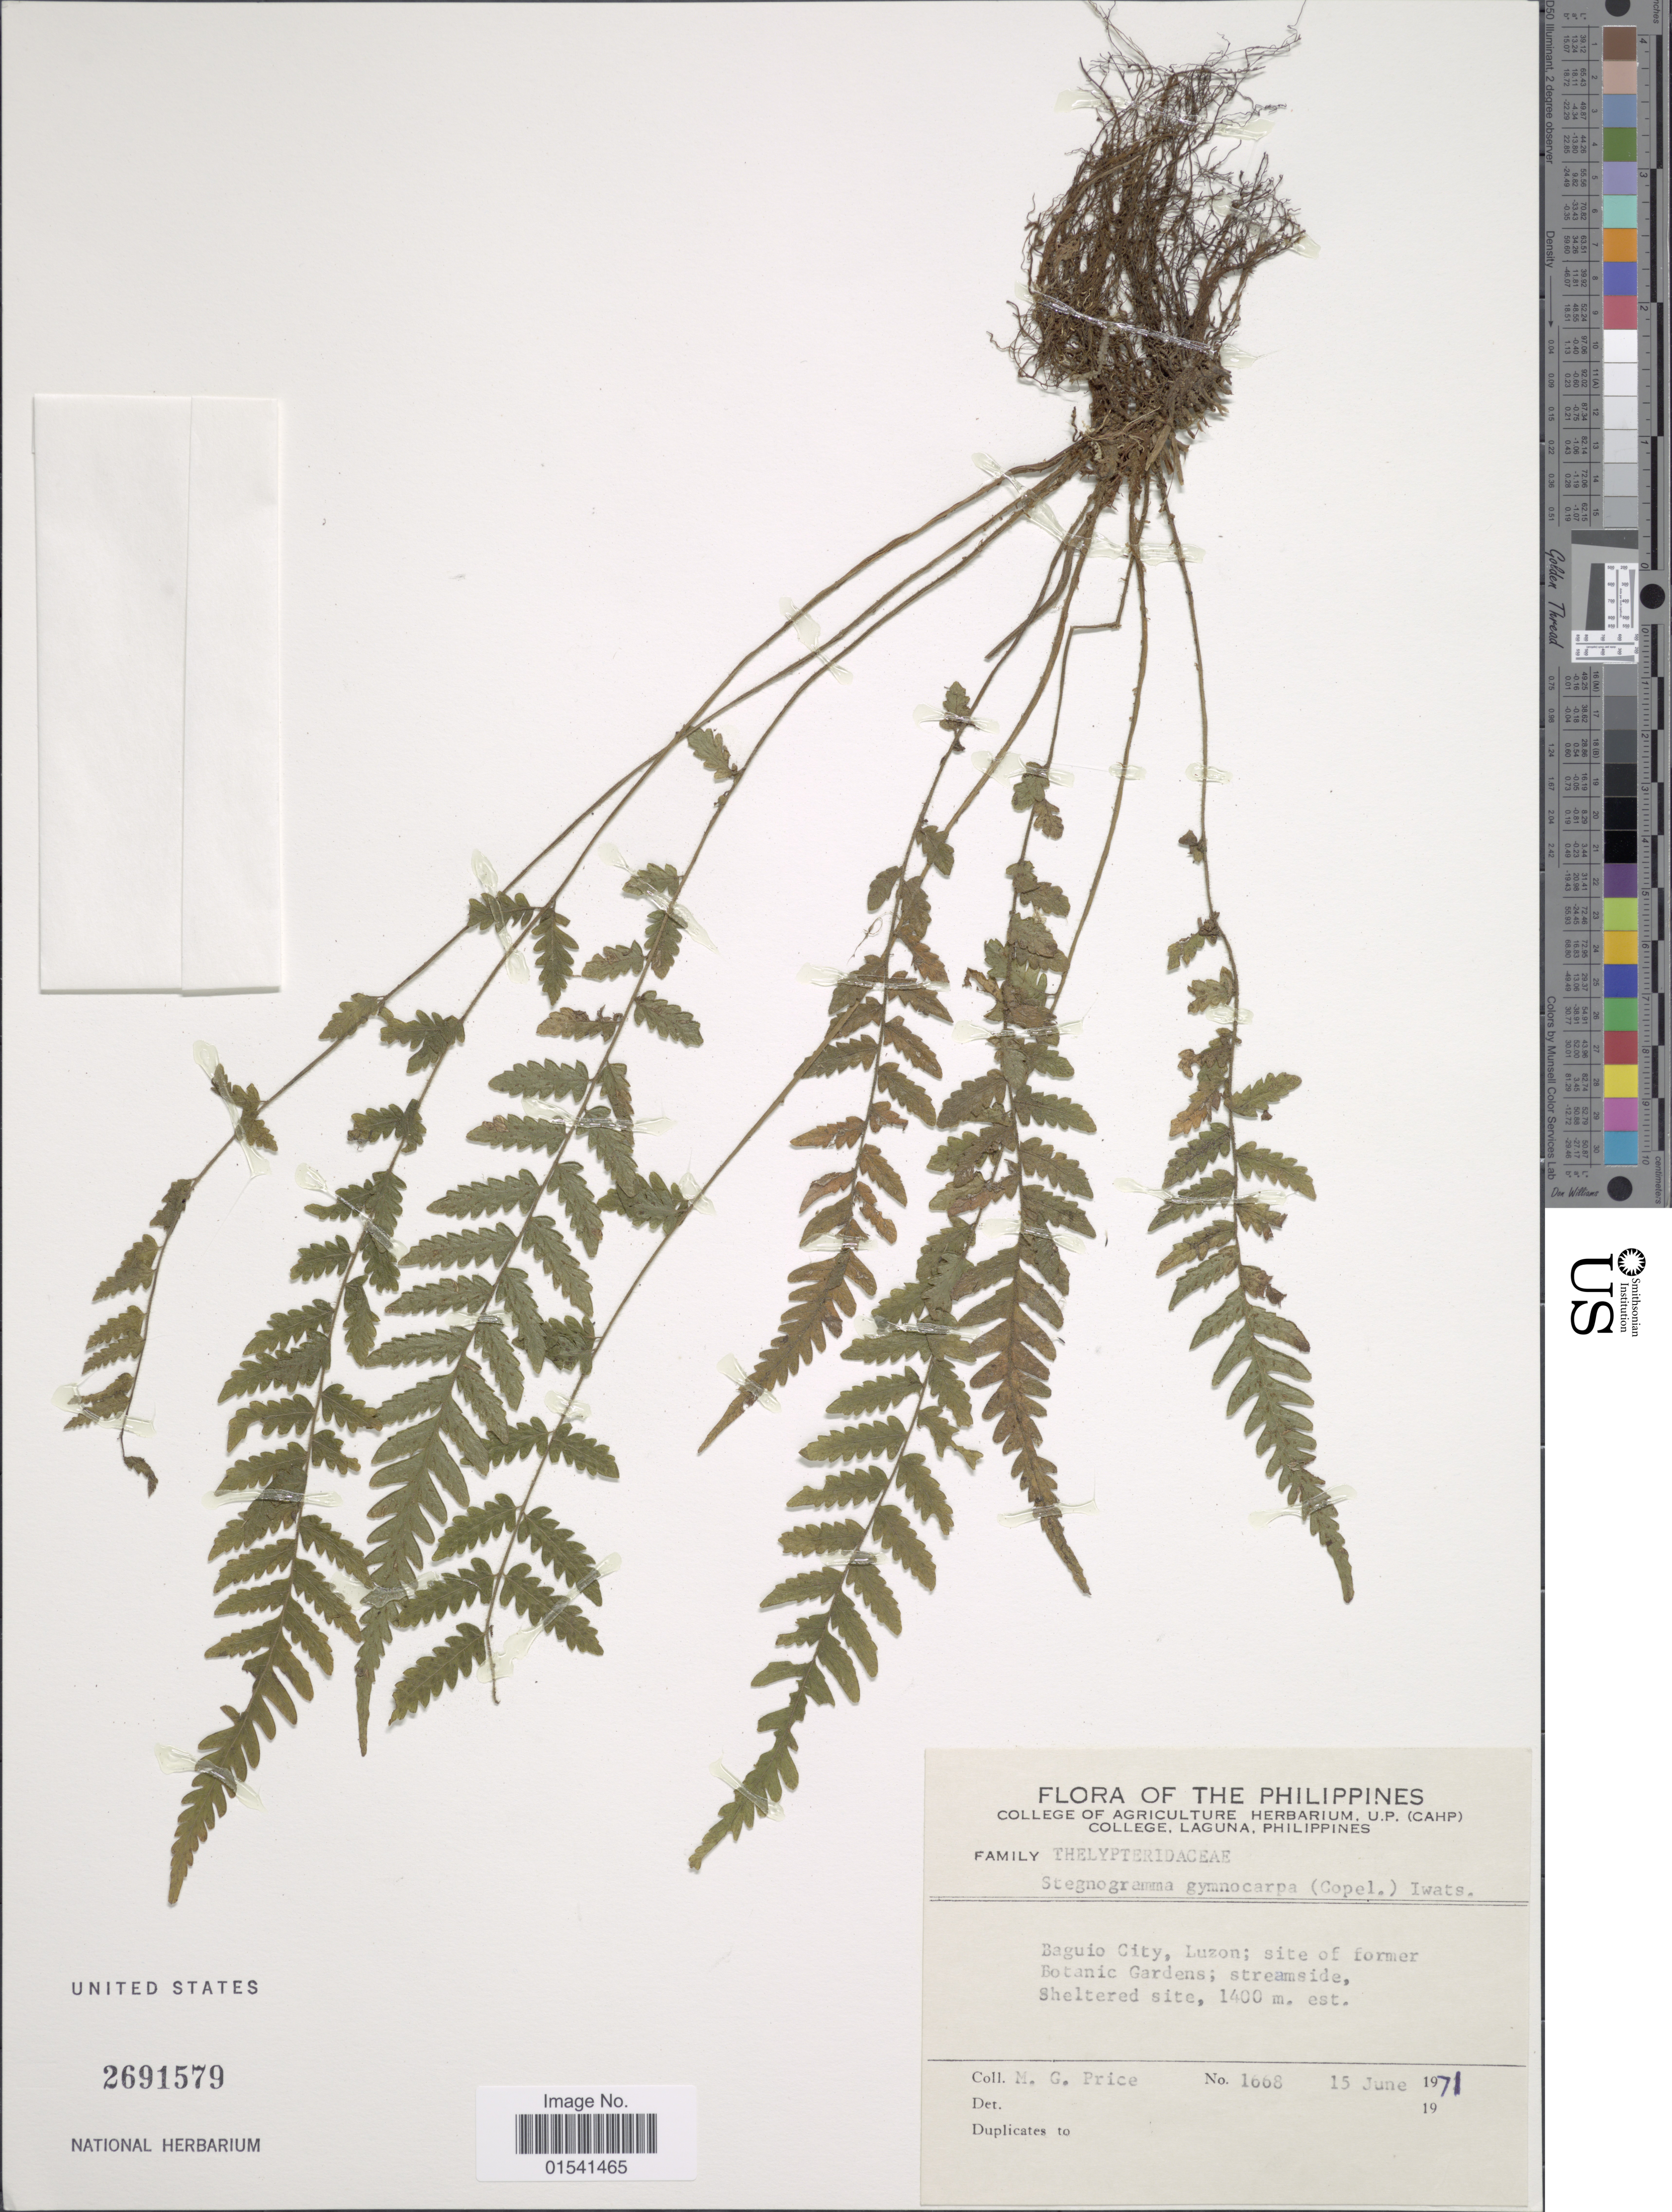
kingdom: Plantae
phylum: Tracheophyta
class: Polypodiopsida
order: Polypodiales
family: Thelypteridaceae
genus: Stegnogramma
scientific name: Stegnogramma gymnocarpa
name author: (Copel.) K. Iwats.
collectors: M. G. Price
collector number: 1668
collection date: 1971-06-15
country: Philippines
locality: Baguio City, Luzon; site of former Botanic Gardens; streamside, Sheltered site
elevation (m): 1400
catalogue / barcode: US 2691579